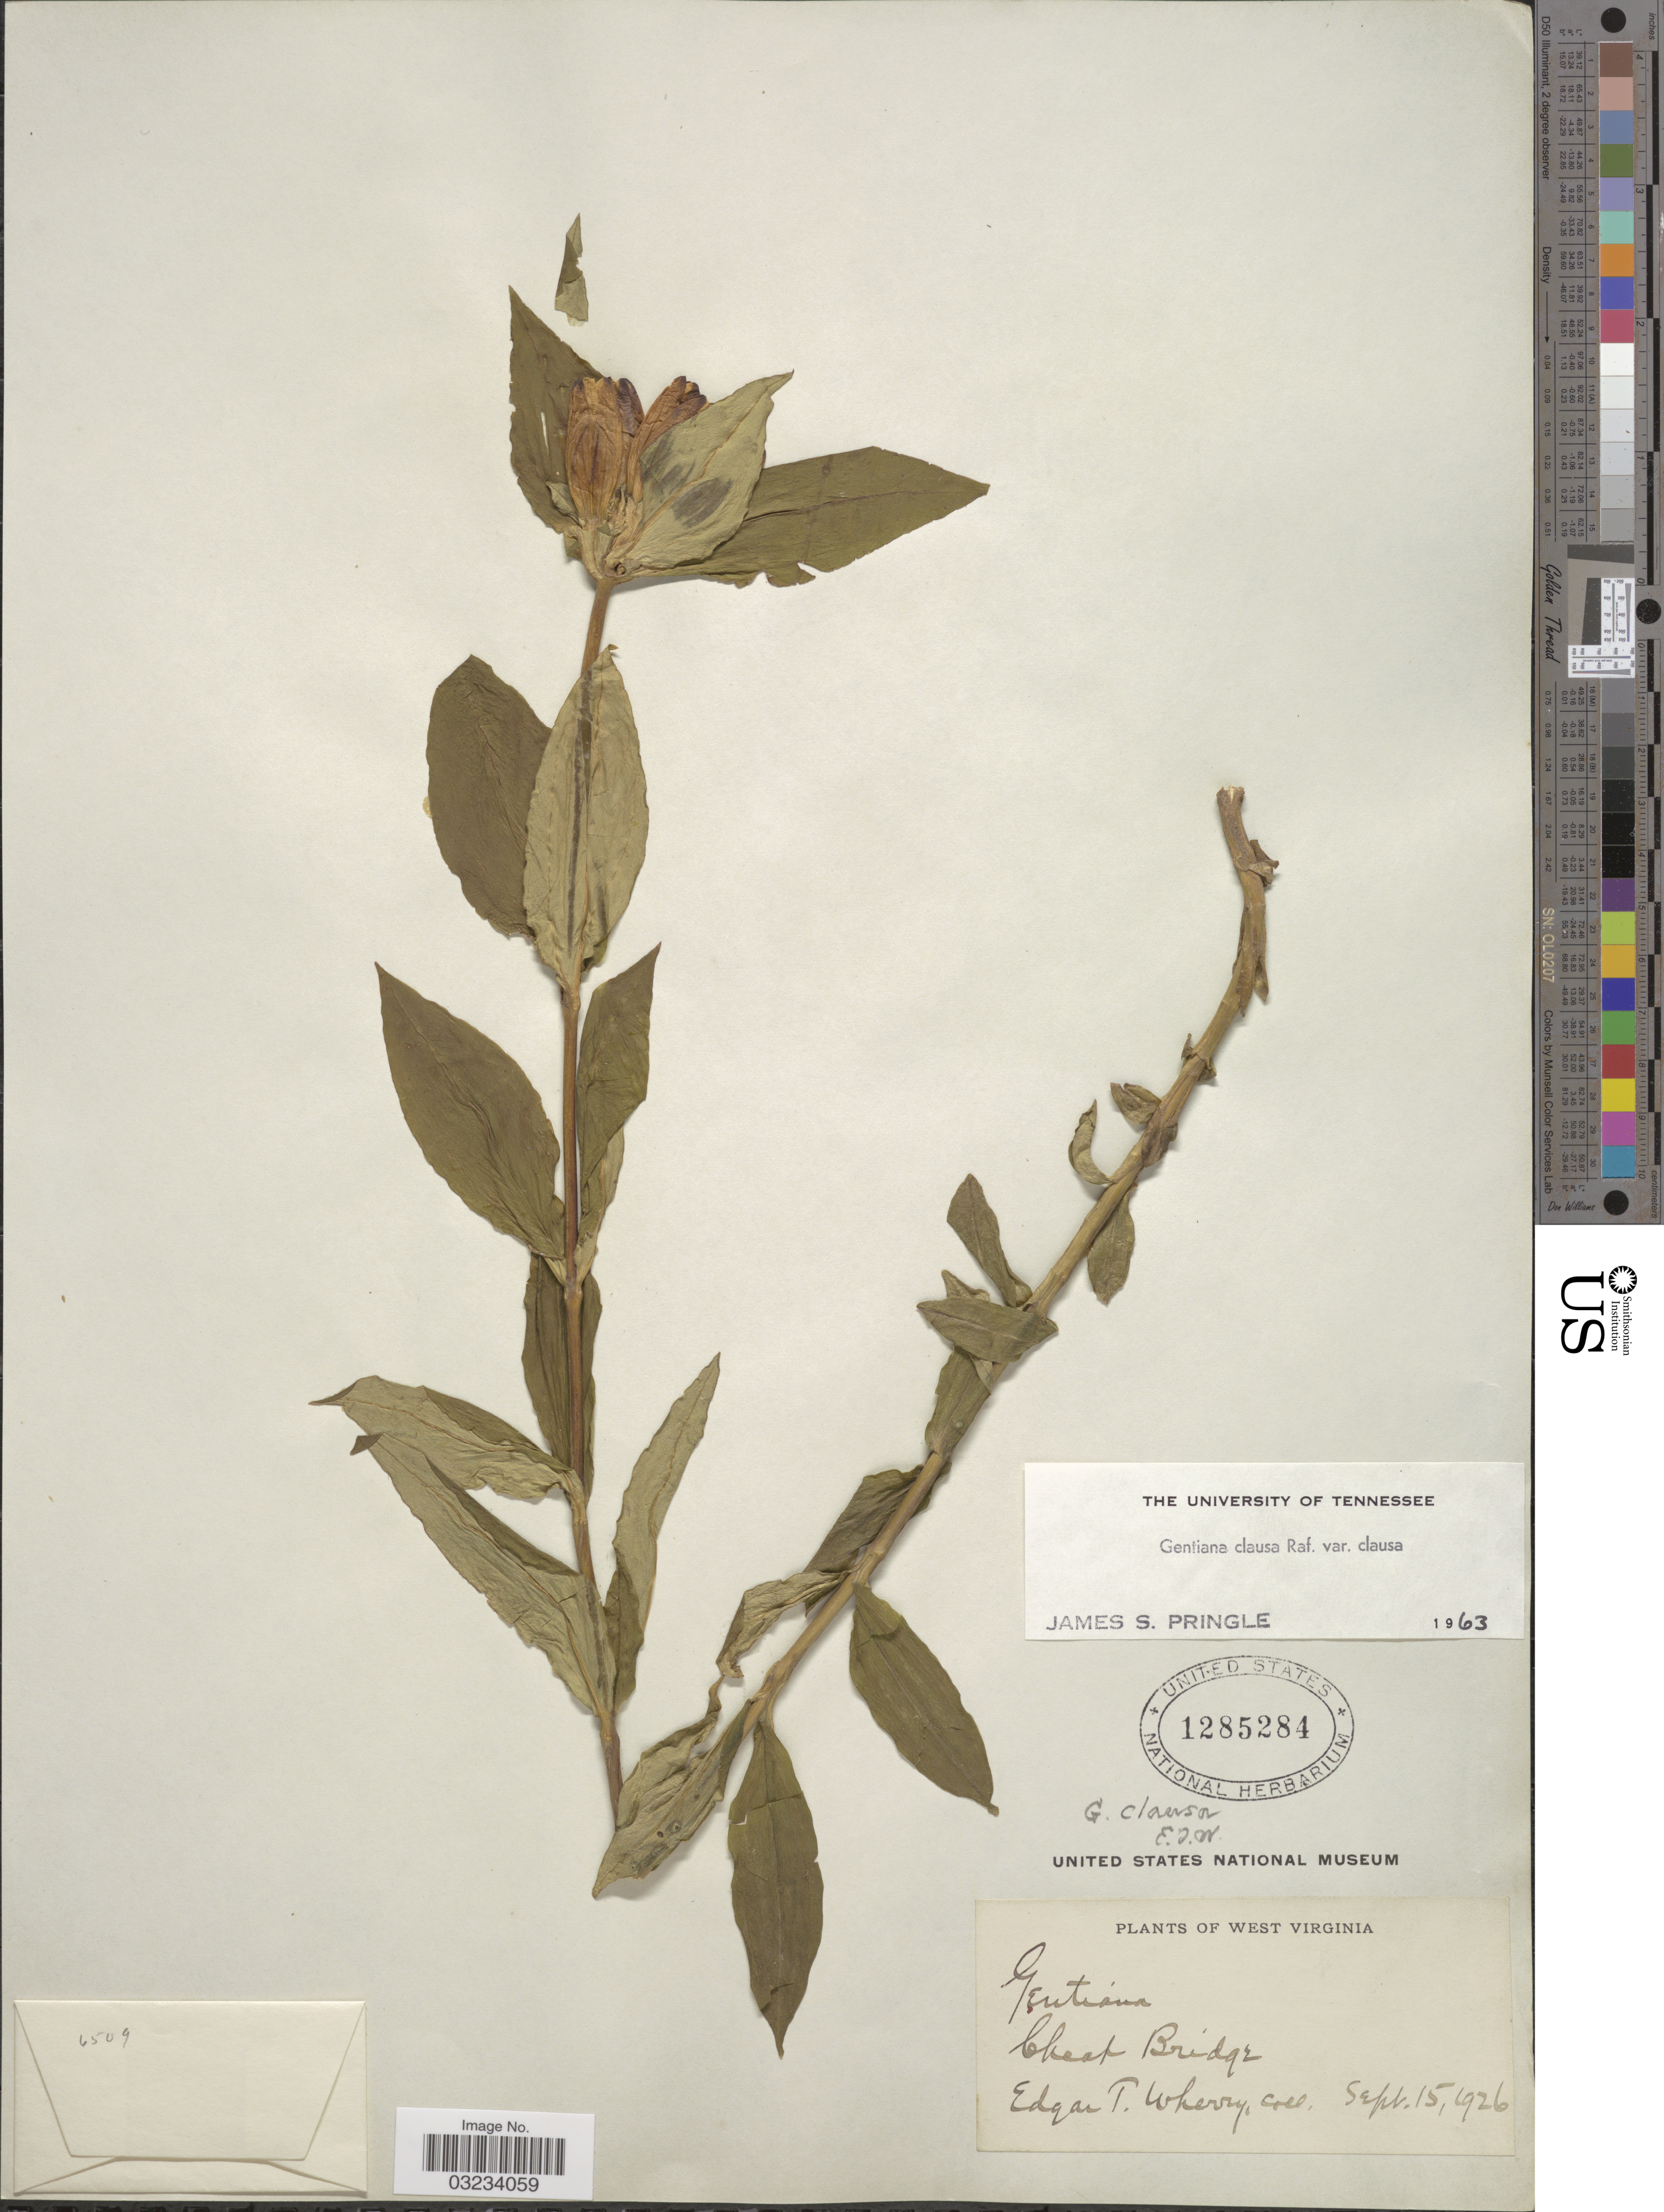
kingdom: Plantae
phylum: Tracheophyta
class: Magnoliopsida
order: Gentianales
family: Gentianaceae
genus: Gentiana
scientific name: Gentiana clausa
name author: Raf.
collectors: E. T. Wherry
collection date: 1926-09-15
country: United States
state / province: West Virginia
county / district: Randolph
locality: Cheat Bridge.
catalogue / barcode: US 1285284